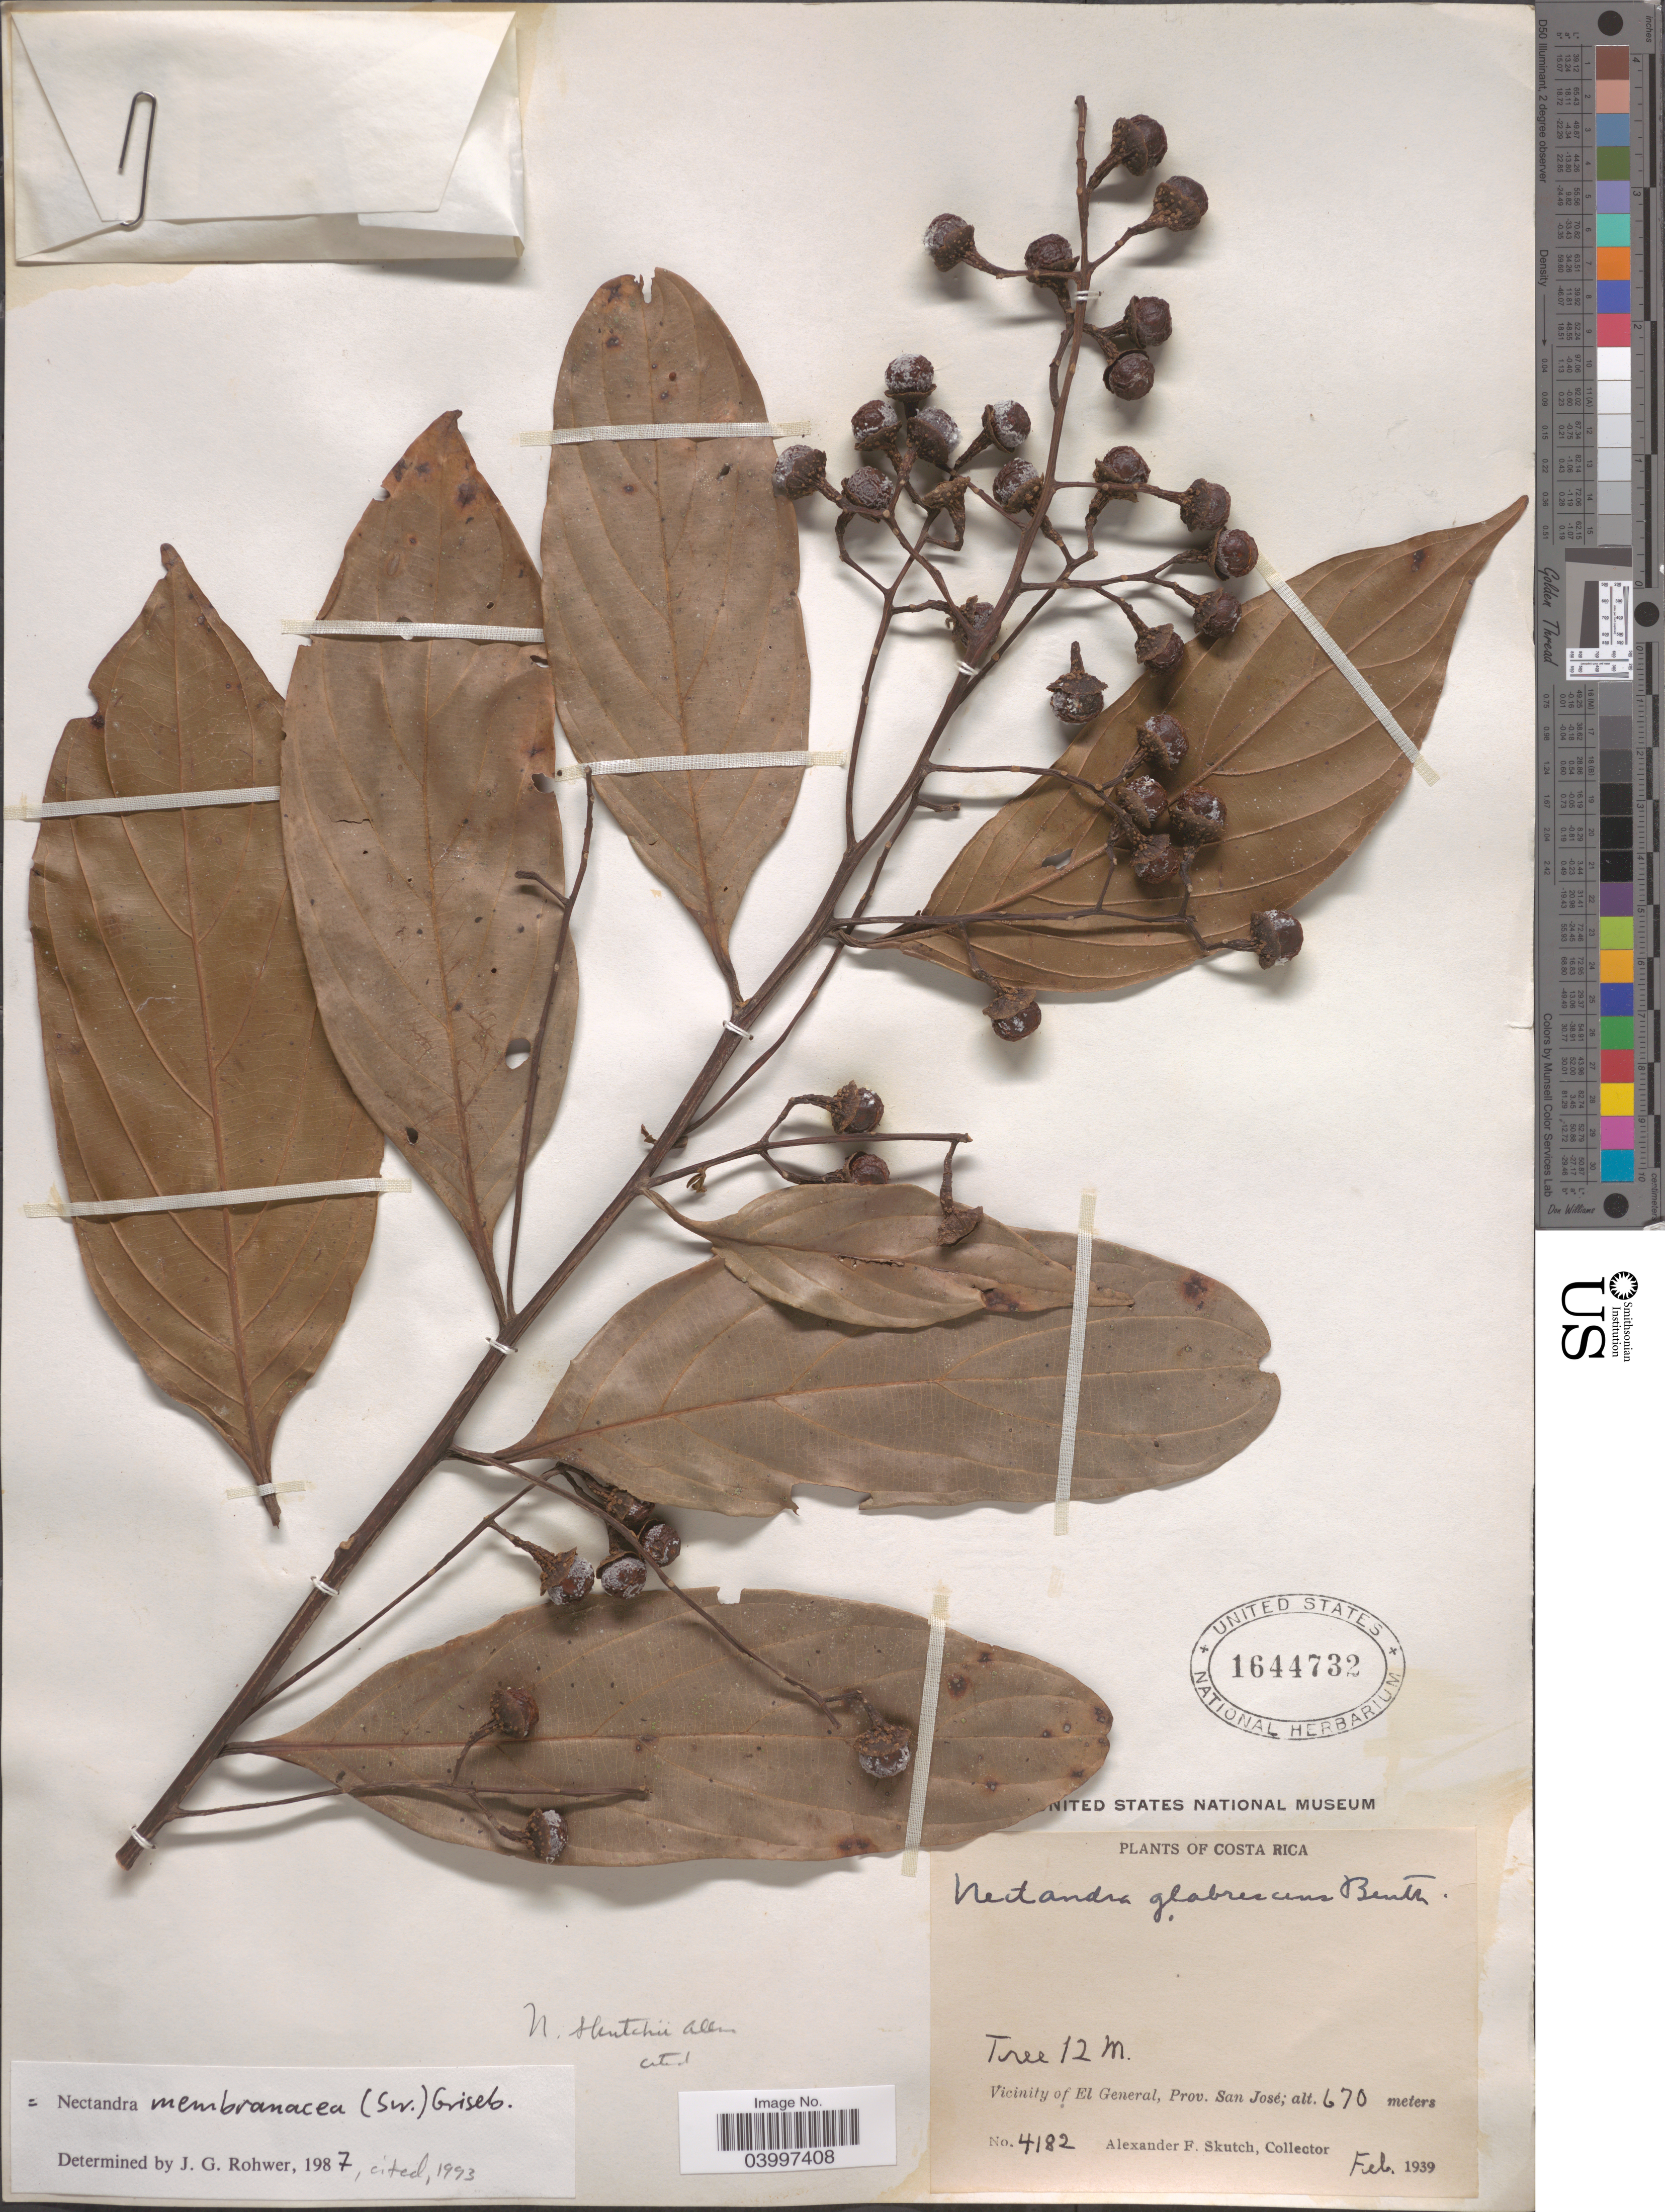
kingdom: Plantae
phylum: Tracheophyta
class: Magnoliopsida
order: Laurales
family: Lauraceae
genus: Nectandra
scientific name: Nectandra membranacea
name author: (Sw.) Griseb.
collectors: A. F. Skutch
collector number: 4182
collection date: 1939-02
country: Costa Rica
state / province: San José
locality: Vicinity of El General.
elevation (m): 670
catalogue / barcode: US 1644732